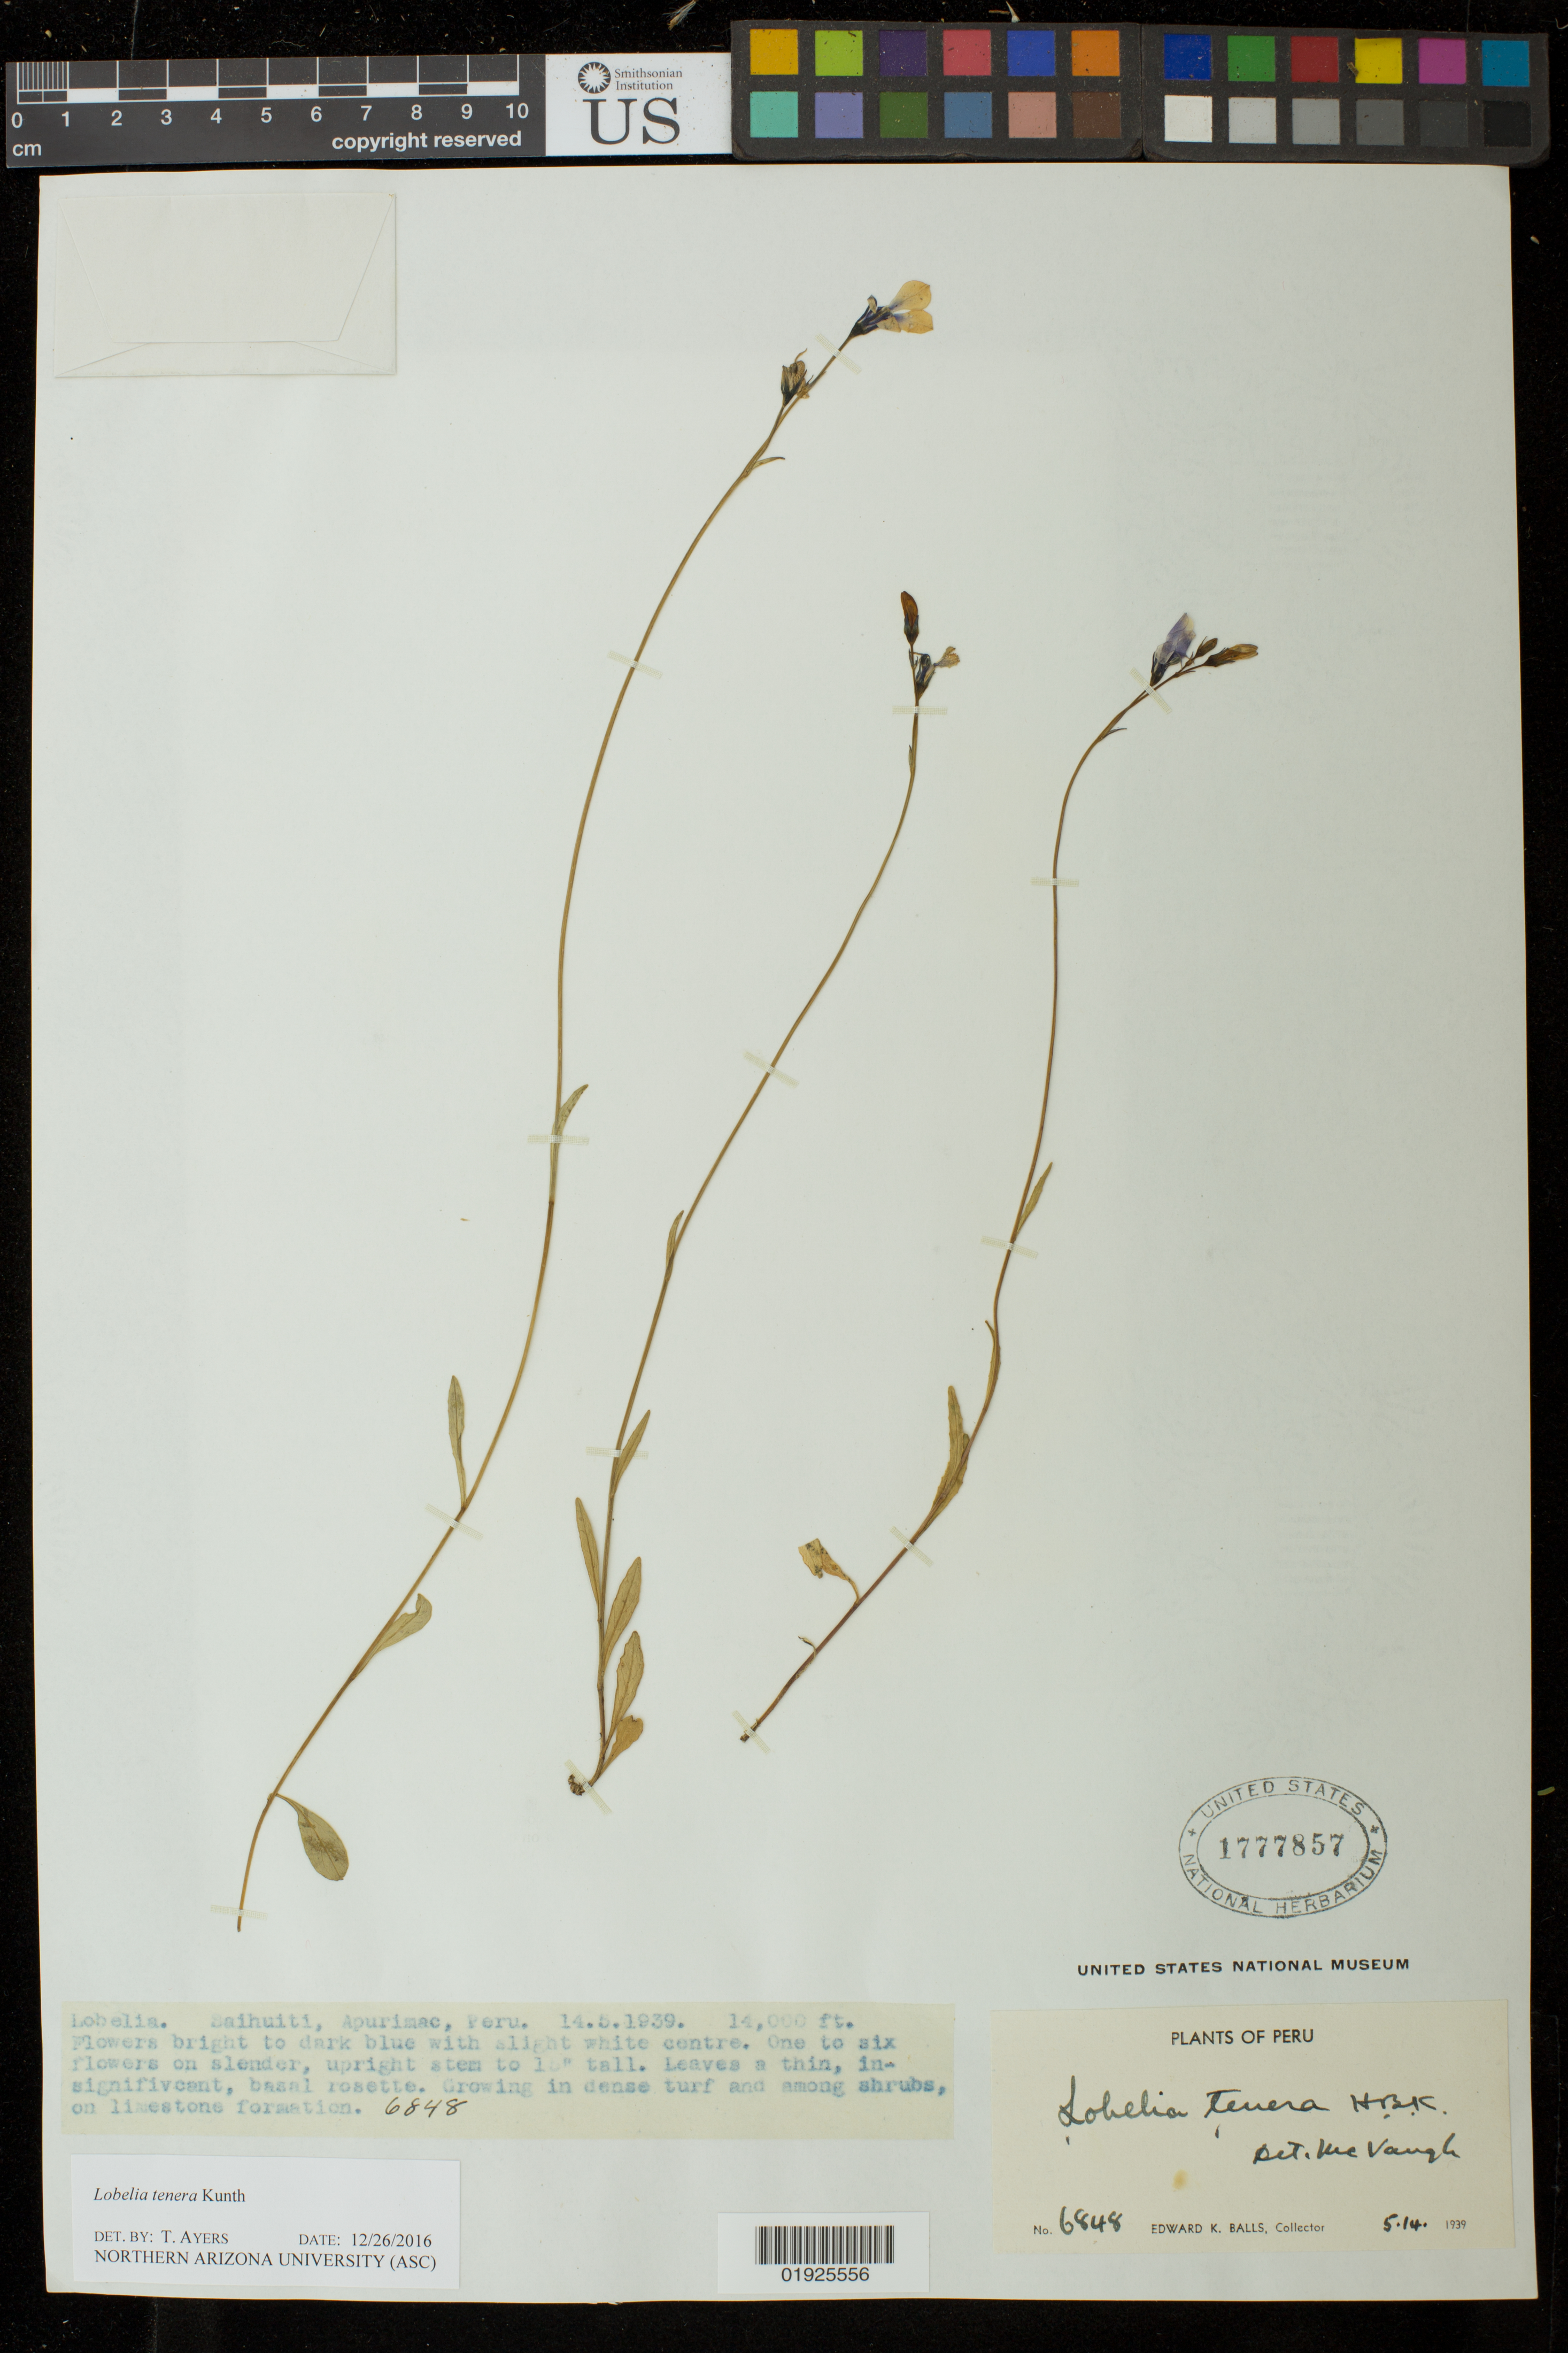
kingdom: Plantae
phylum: Tracheophyta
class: Magnoliopsida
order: Asterales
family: Campanulaceae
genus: Lobelia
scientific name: Lobelia tenera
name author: Kunth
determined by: Ayers, Tina J.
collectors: E. K. Balls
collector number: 6848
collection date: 1939-05-14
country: Peru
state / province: Apurímac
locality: Saihuiti.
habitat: Growing in dense turf and among shrubs, on limestone formation.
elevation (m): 4267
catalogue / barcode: US 1777857